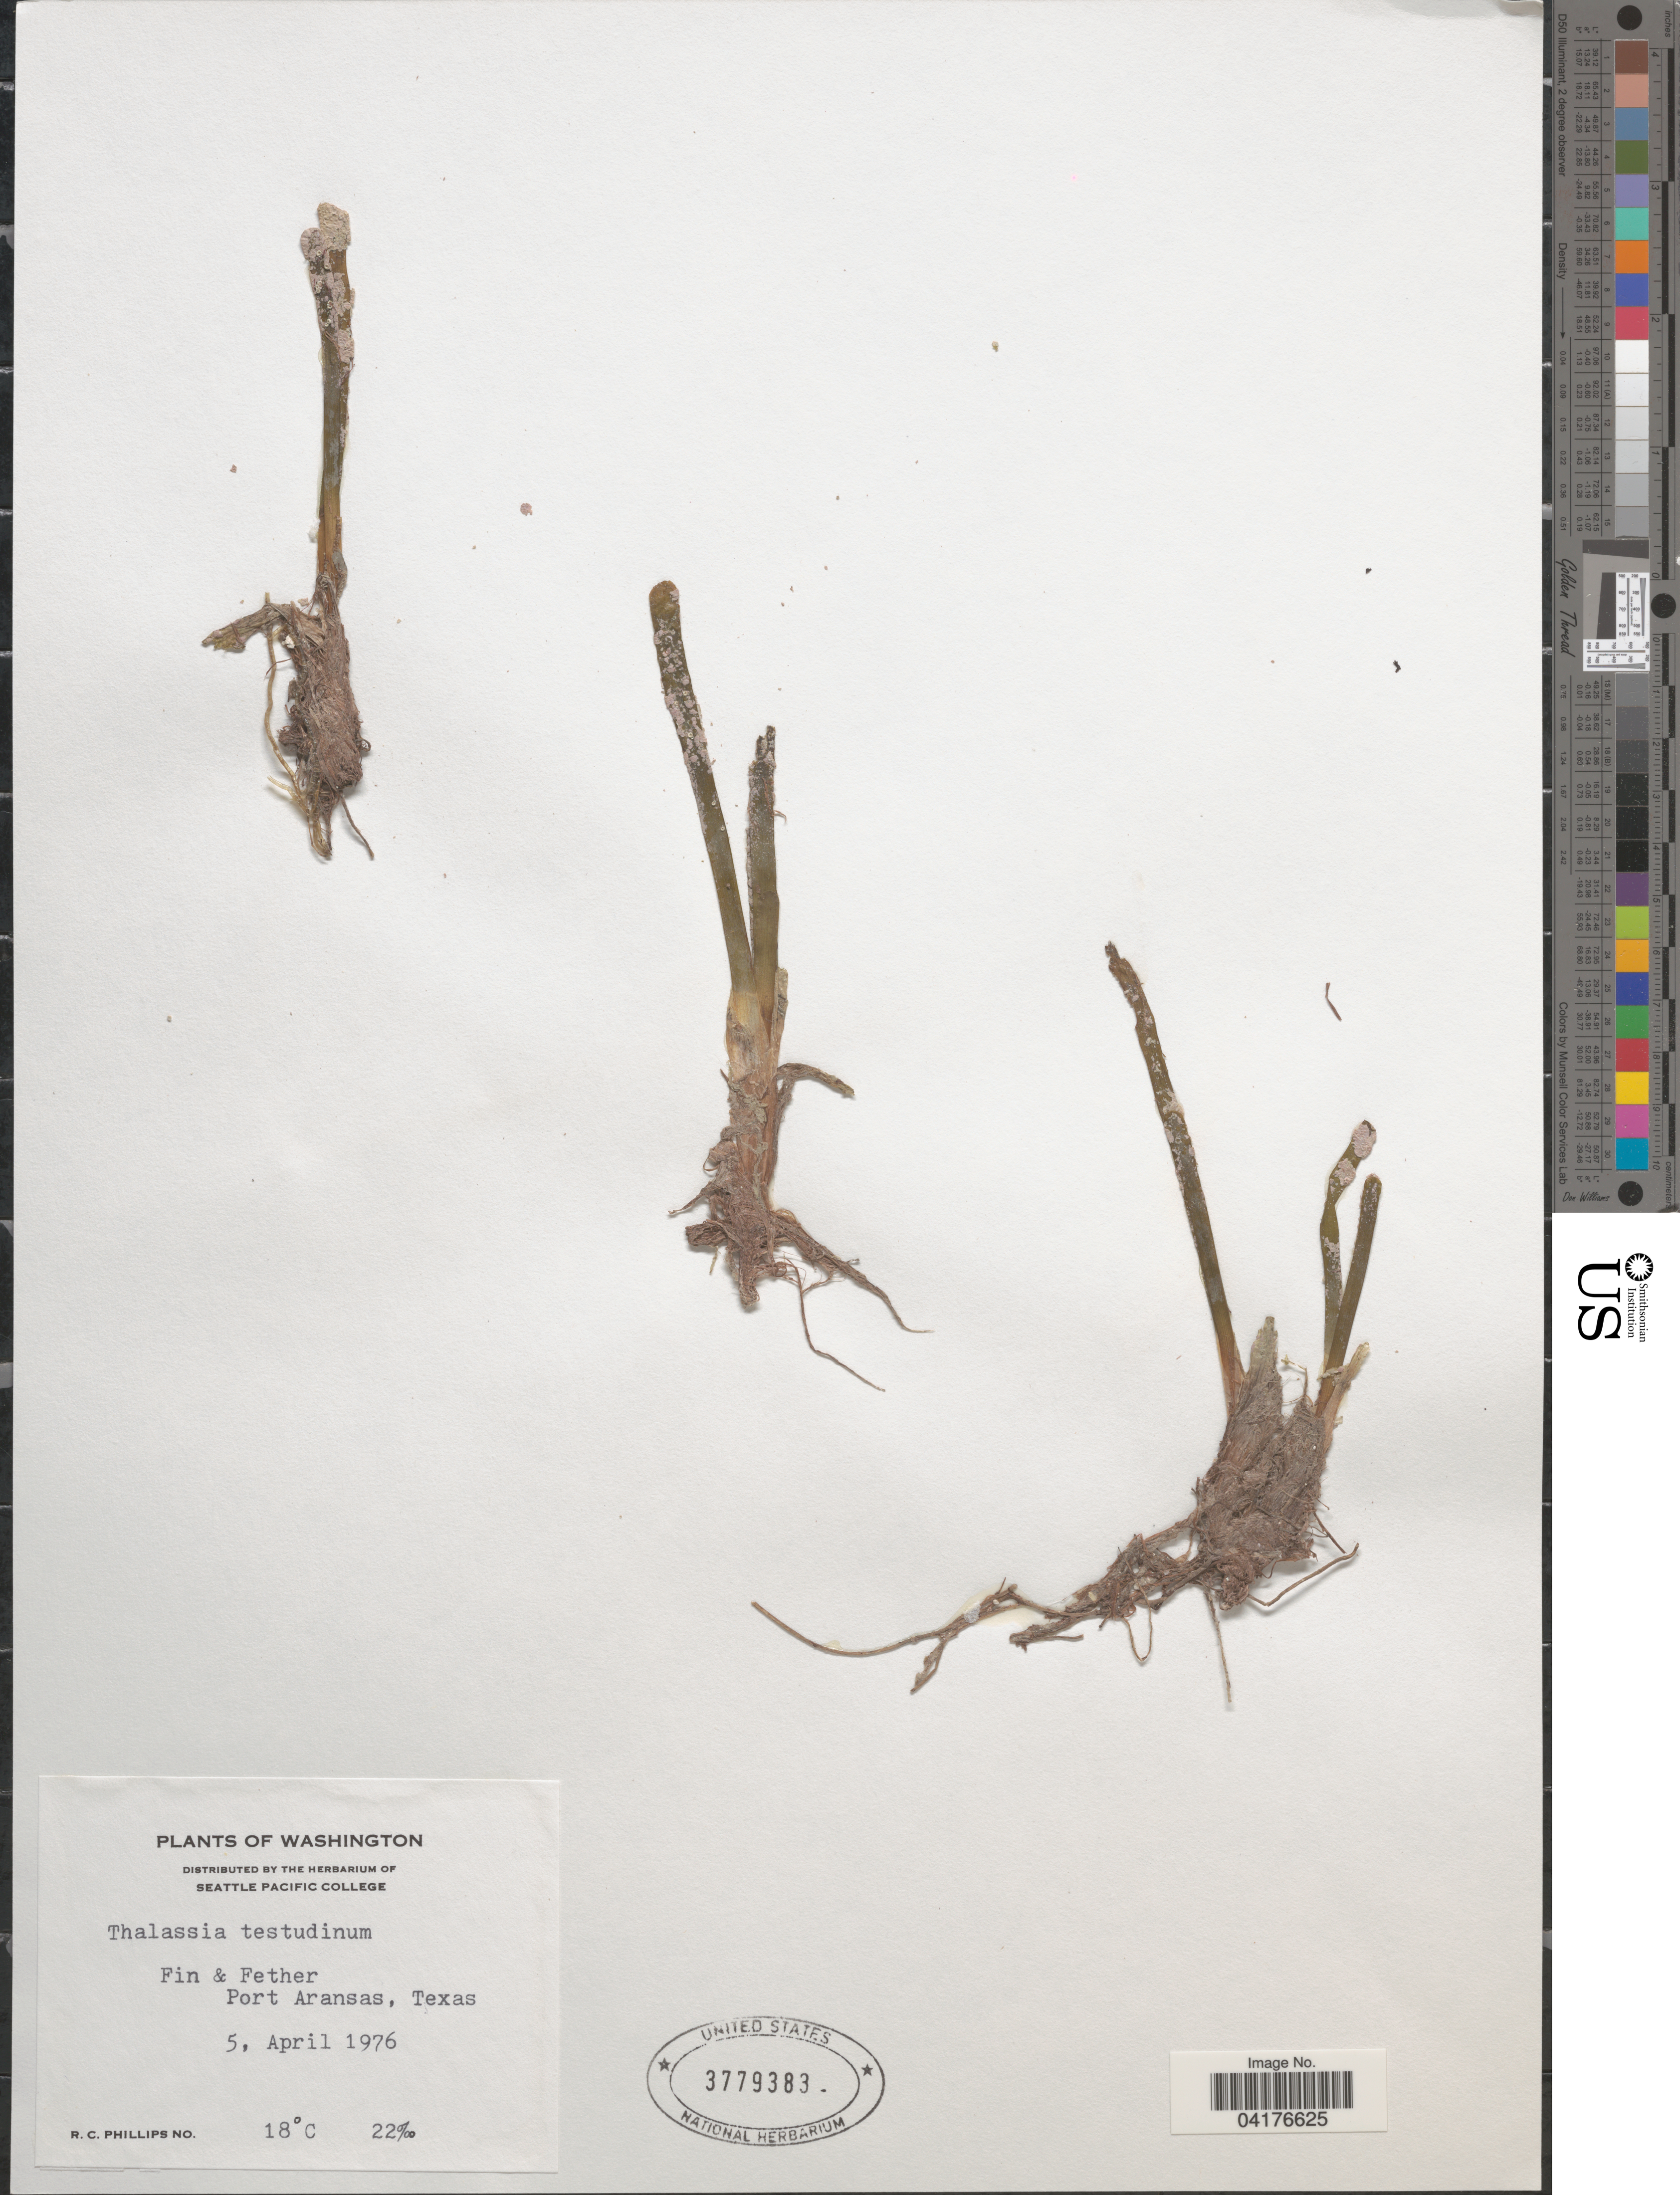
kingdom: Plantae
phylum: Tracheophyta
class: Liliopsida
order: Alismatales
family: Hydrocharitaceae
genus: Thalassia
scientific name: Thalassia testudinum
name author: Banks & Sol. ex K.D. Koenig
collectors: R. C. Phillips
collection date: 1976-04-05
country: United States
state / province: Texas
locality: Fin & Fether. Port Aransas.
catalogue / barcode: US 3779383